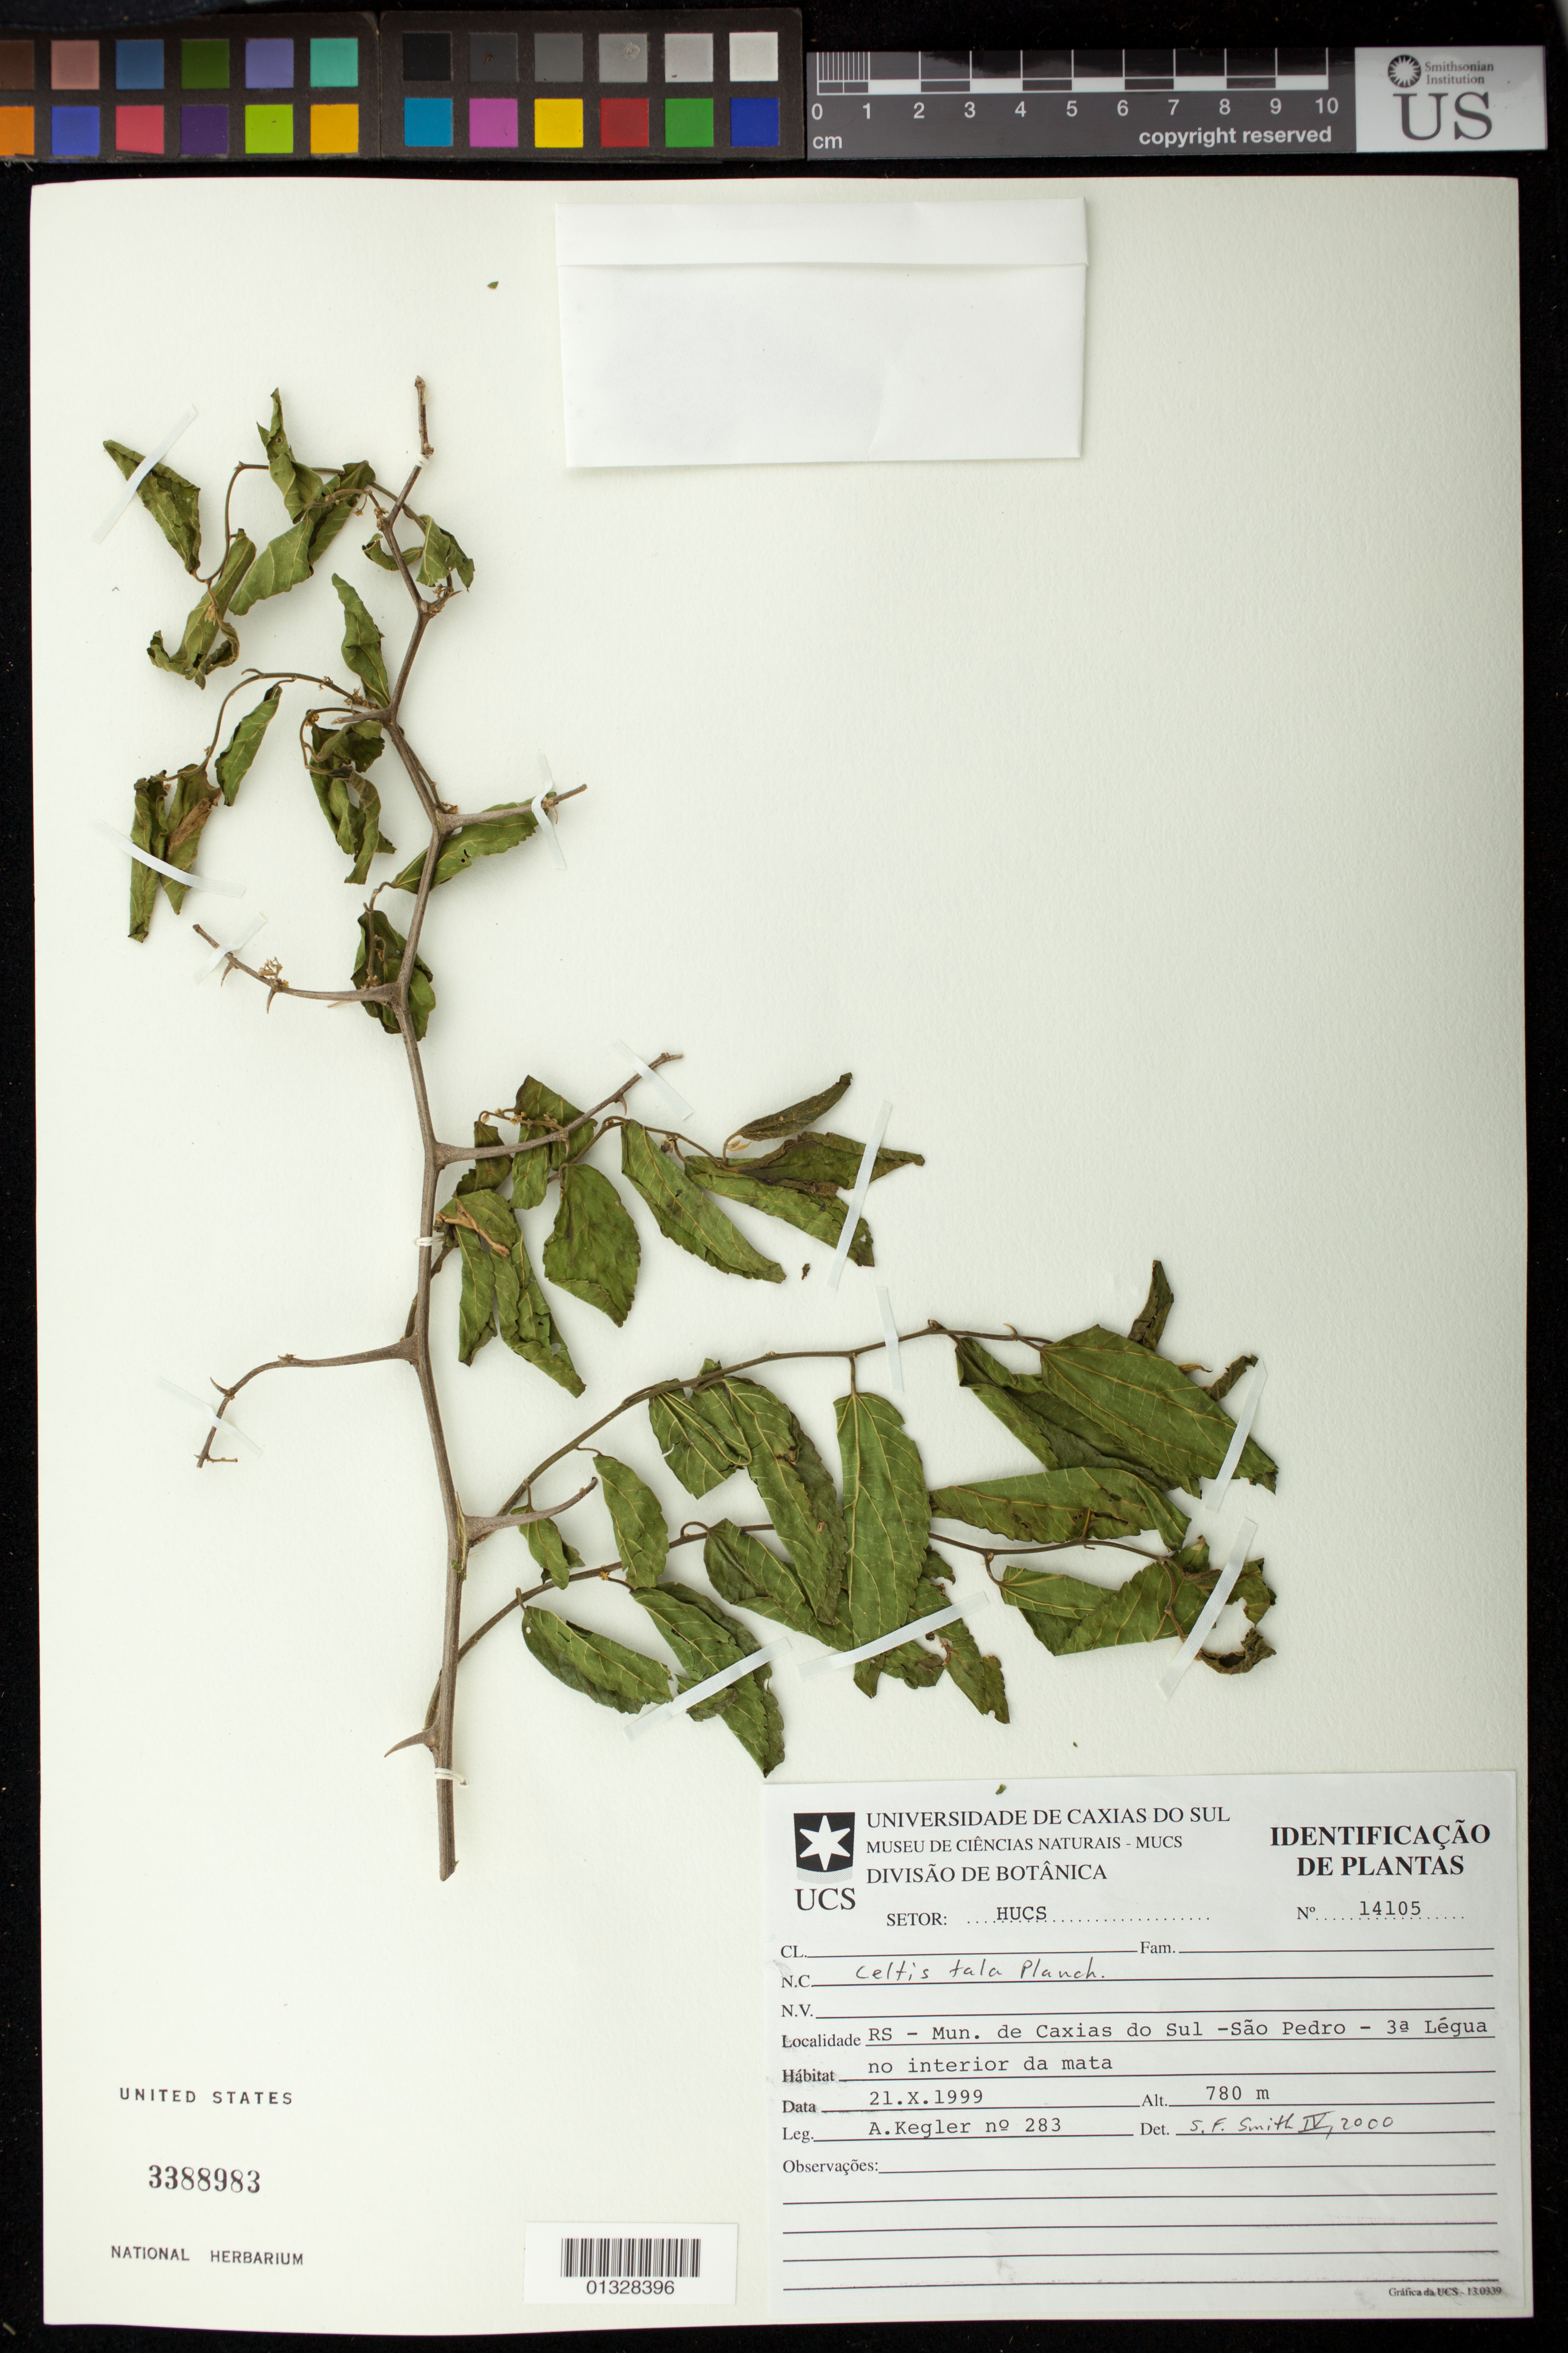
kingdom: Plantae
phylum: Tracheophyta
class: Magnoliopsida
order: Rosales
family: Cannabaceae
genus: Celtis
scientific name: Celtis tala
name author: Gillies ex Planch.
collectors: A. Kegler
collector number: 283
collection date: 1999-10-21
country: Brazil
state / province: Rio Grande do Sul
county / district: Caxias do Sul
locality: São Pedro - 3ª Légua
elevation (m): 780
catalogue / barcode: US 3388983